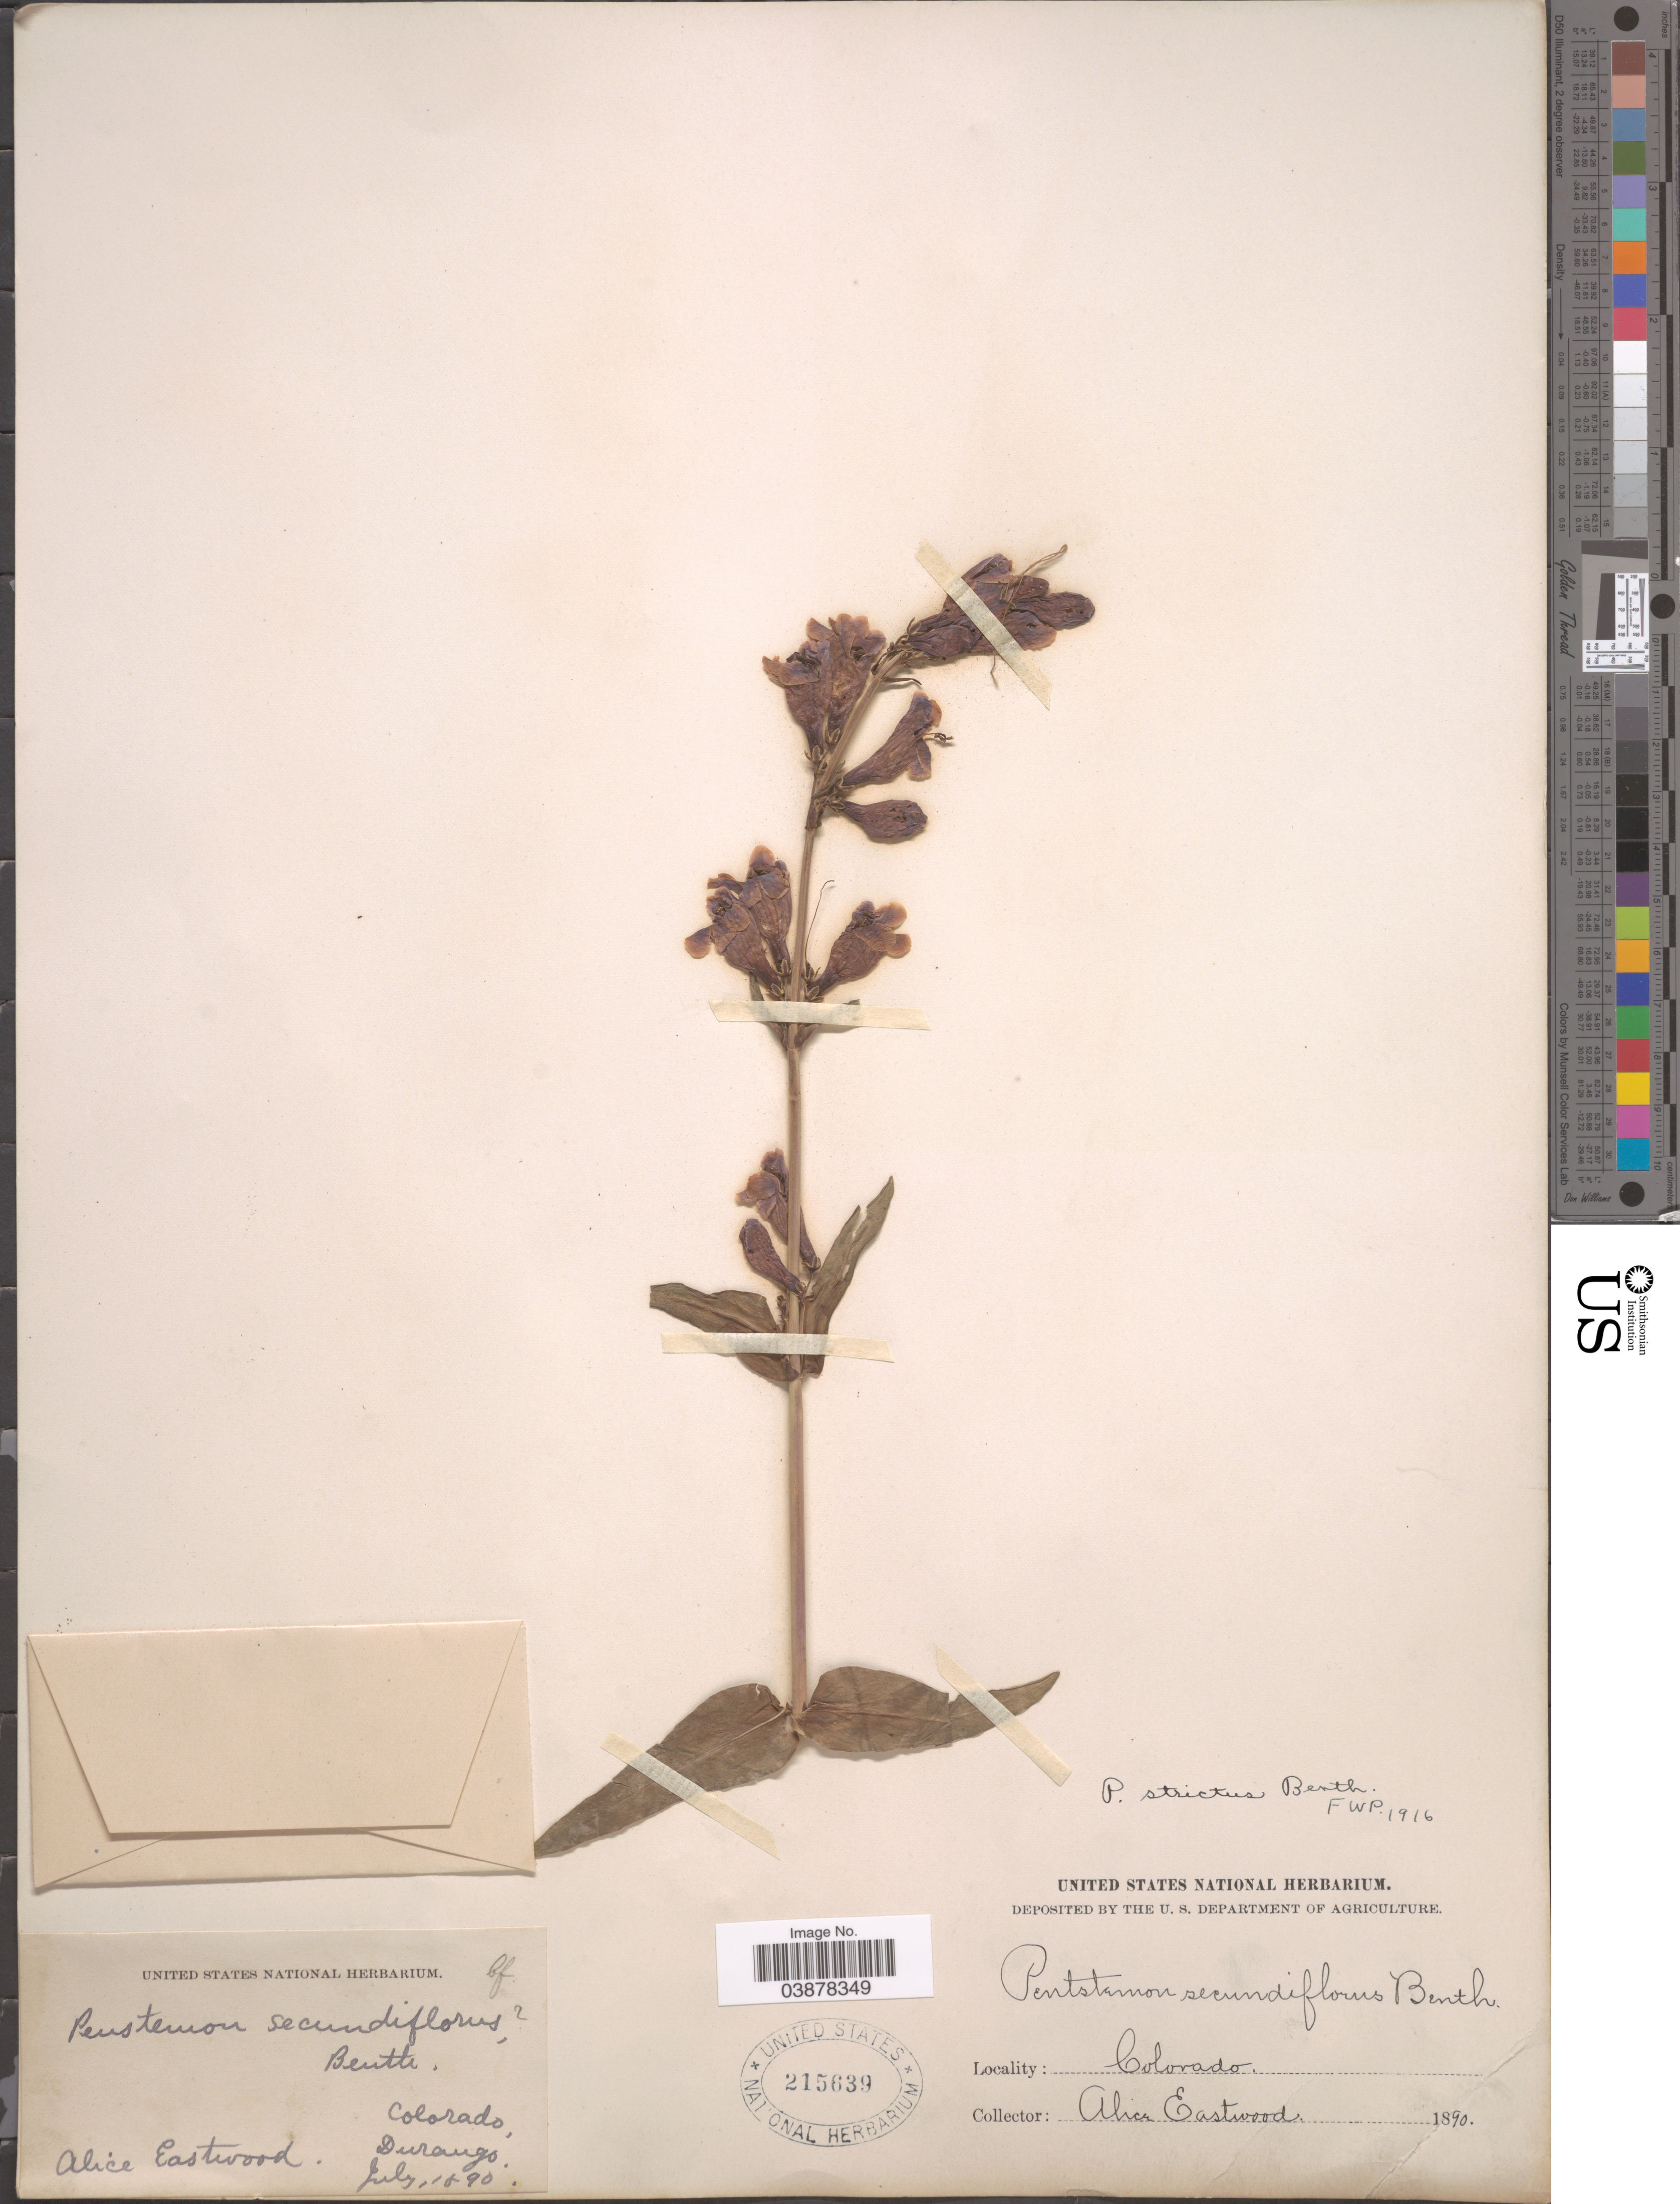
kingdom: Plantae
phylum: Tracheophyta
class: Magnoliopsida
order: Lamiales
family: Plantaginaceae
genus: Penstemon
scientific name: Penstemon strictus subsp. strictus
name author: Benth.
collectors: A. Eastwood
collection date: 1890-07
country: United States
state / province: Colorado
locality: Durango.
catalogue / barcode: US 215639